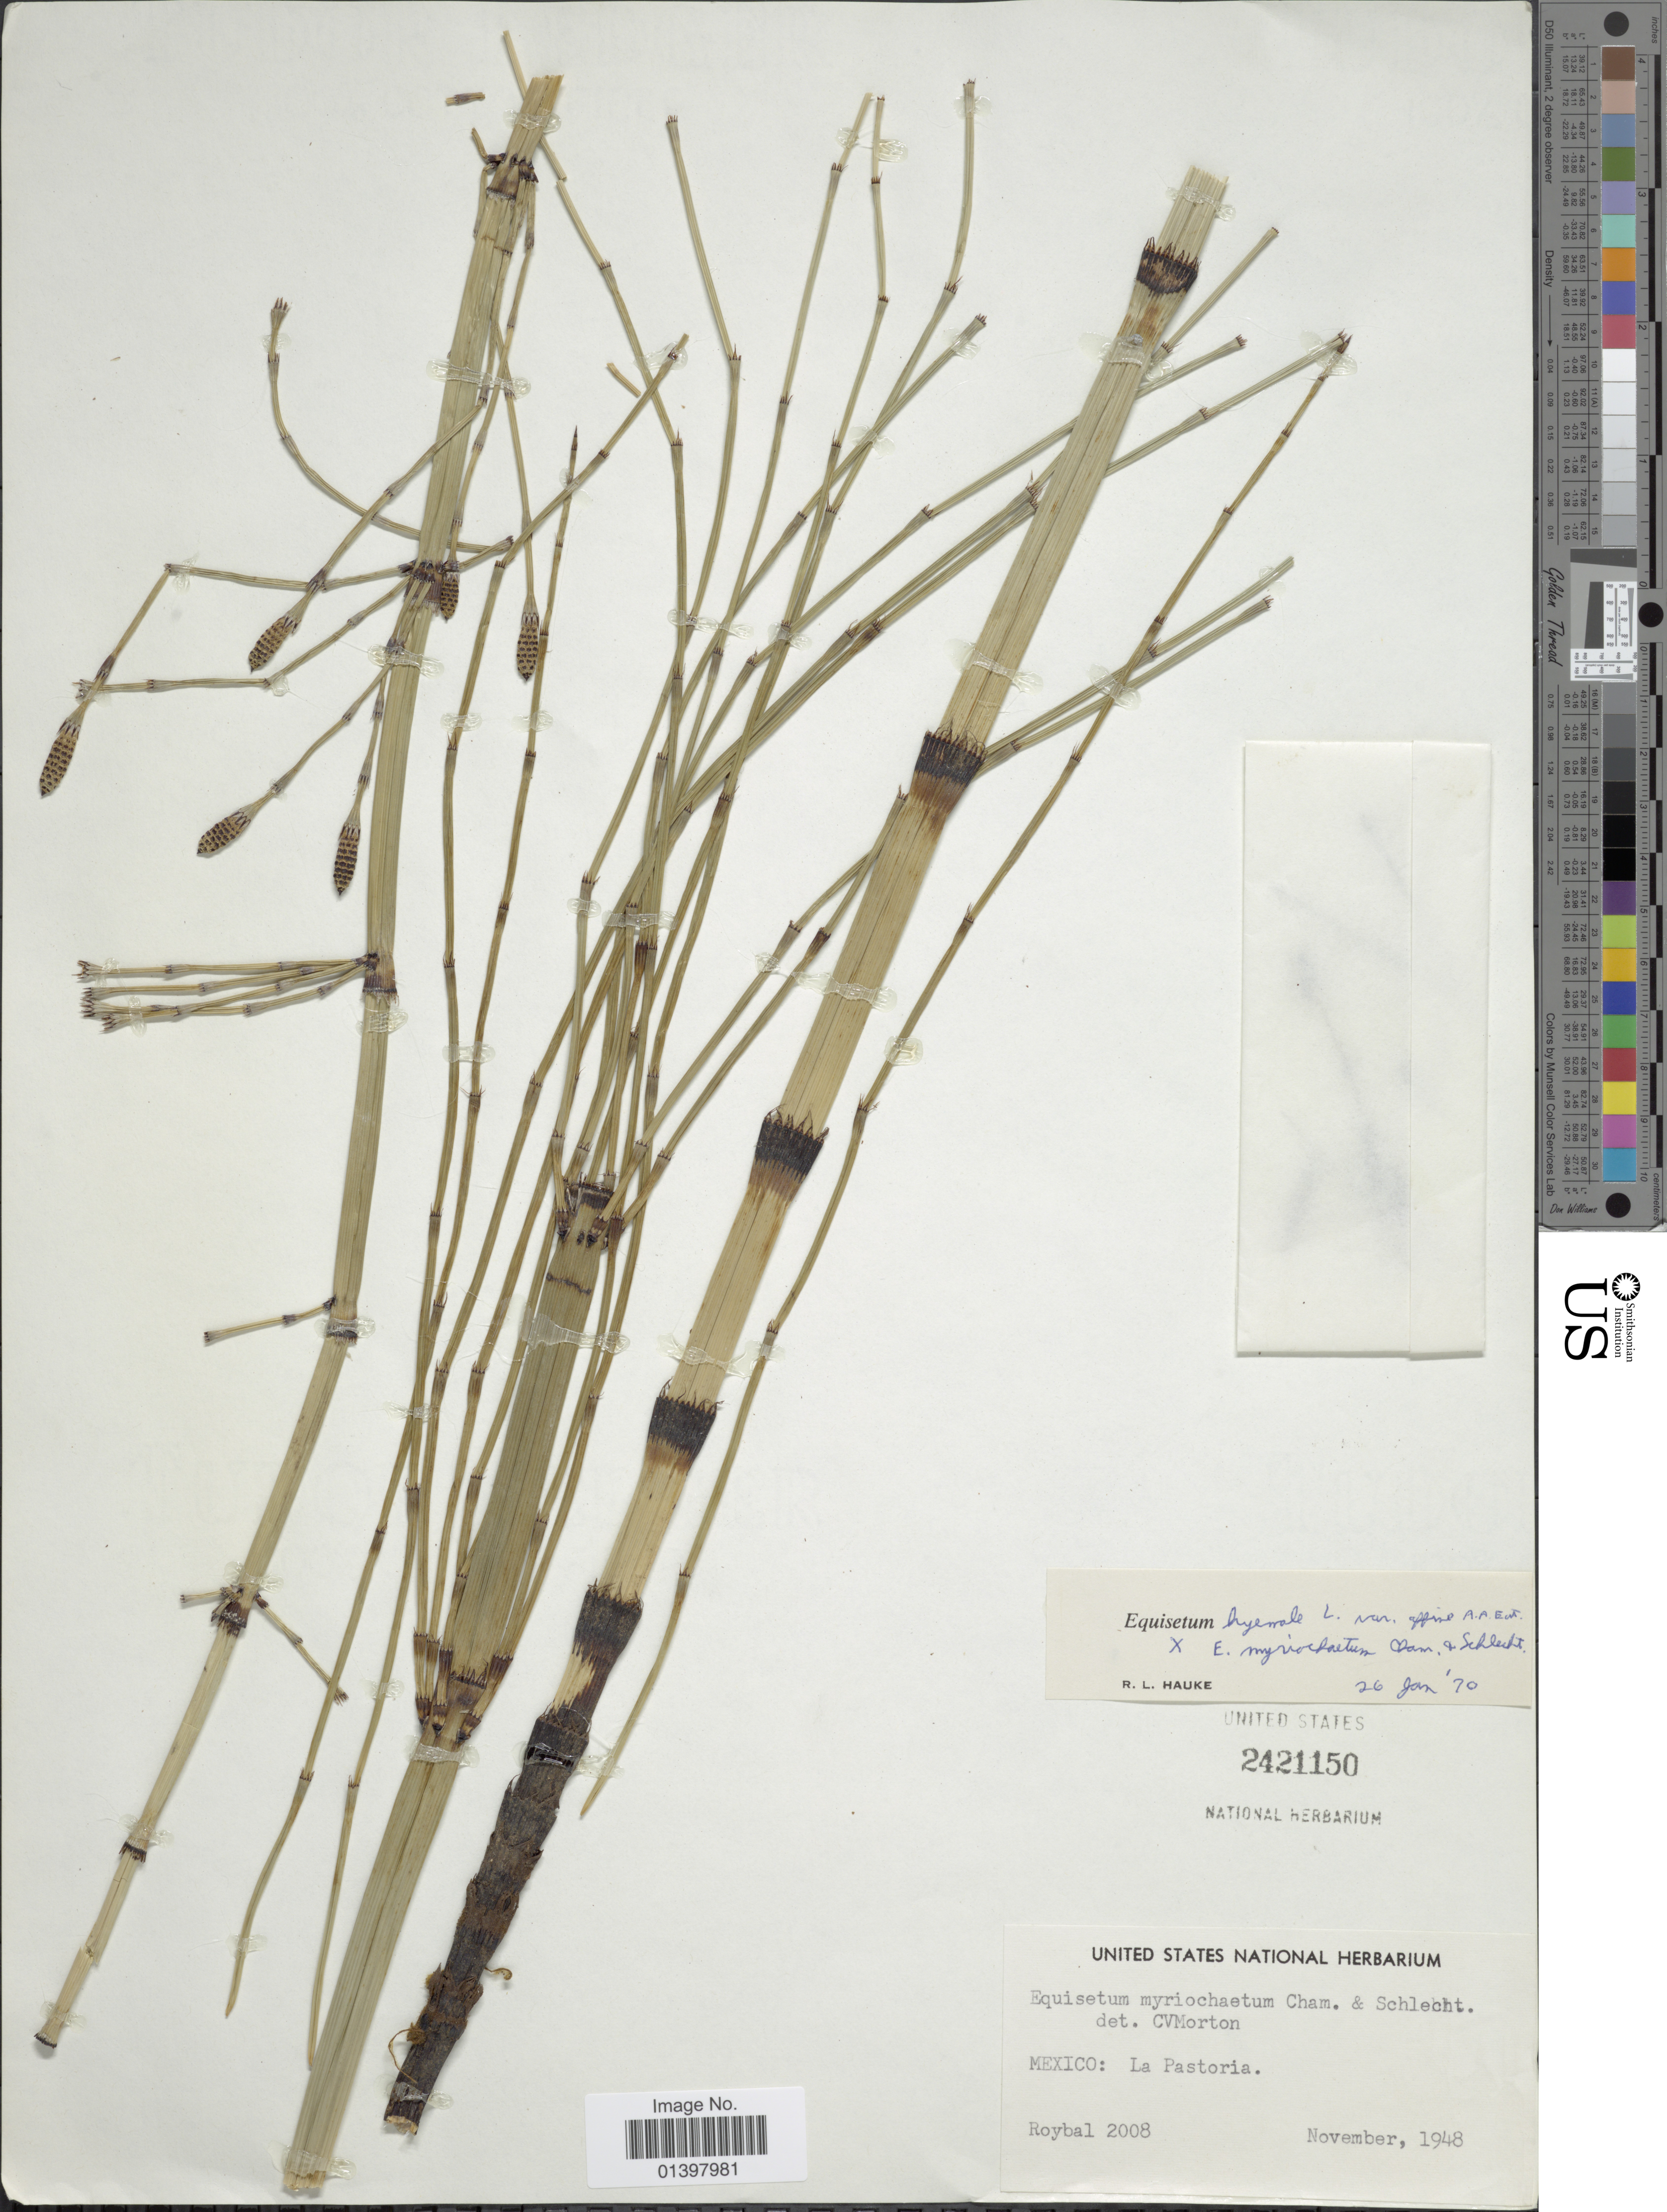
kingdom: Plantae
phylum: Tracheophyta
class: Polypodiopsida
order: Equisetales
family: Equisetaceae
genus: Equisetum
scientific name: Equisetum hyemale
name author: L.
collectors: Roybal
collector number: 2008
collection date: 1948-11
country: Mexico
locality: La Pastoria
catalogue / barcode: US 2421150